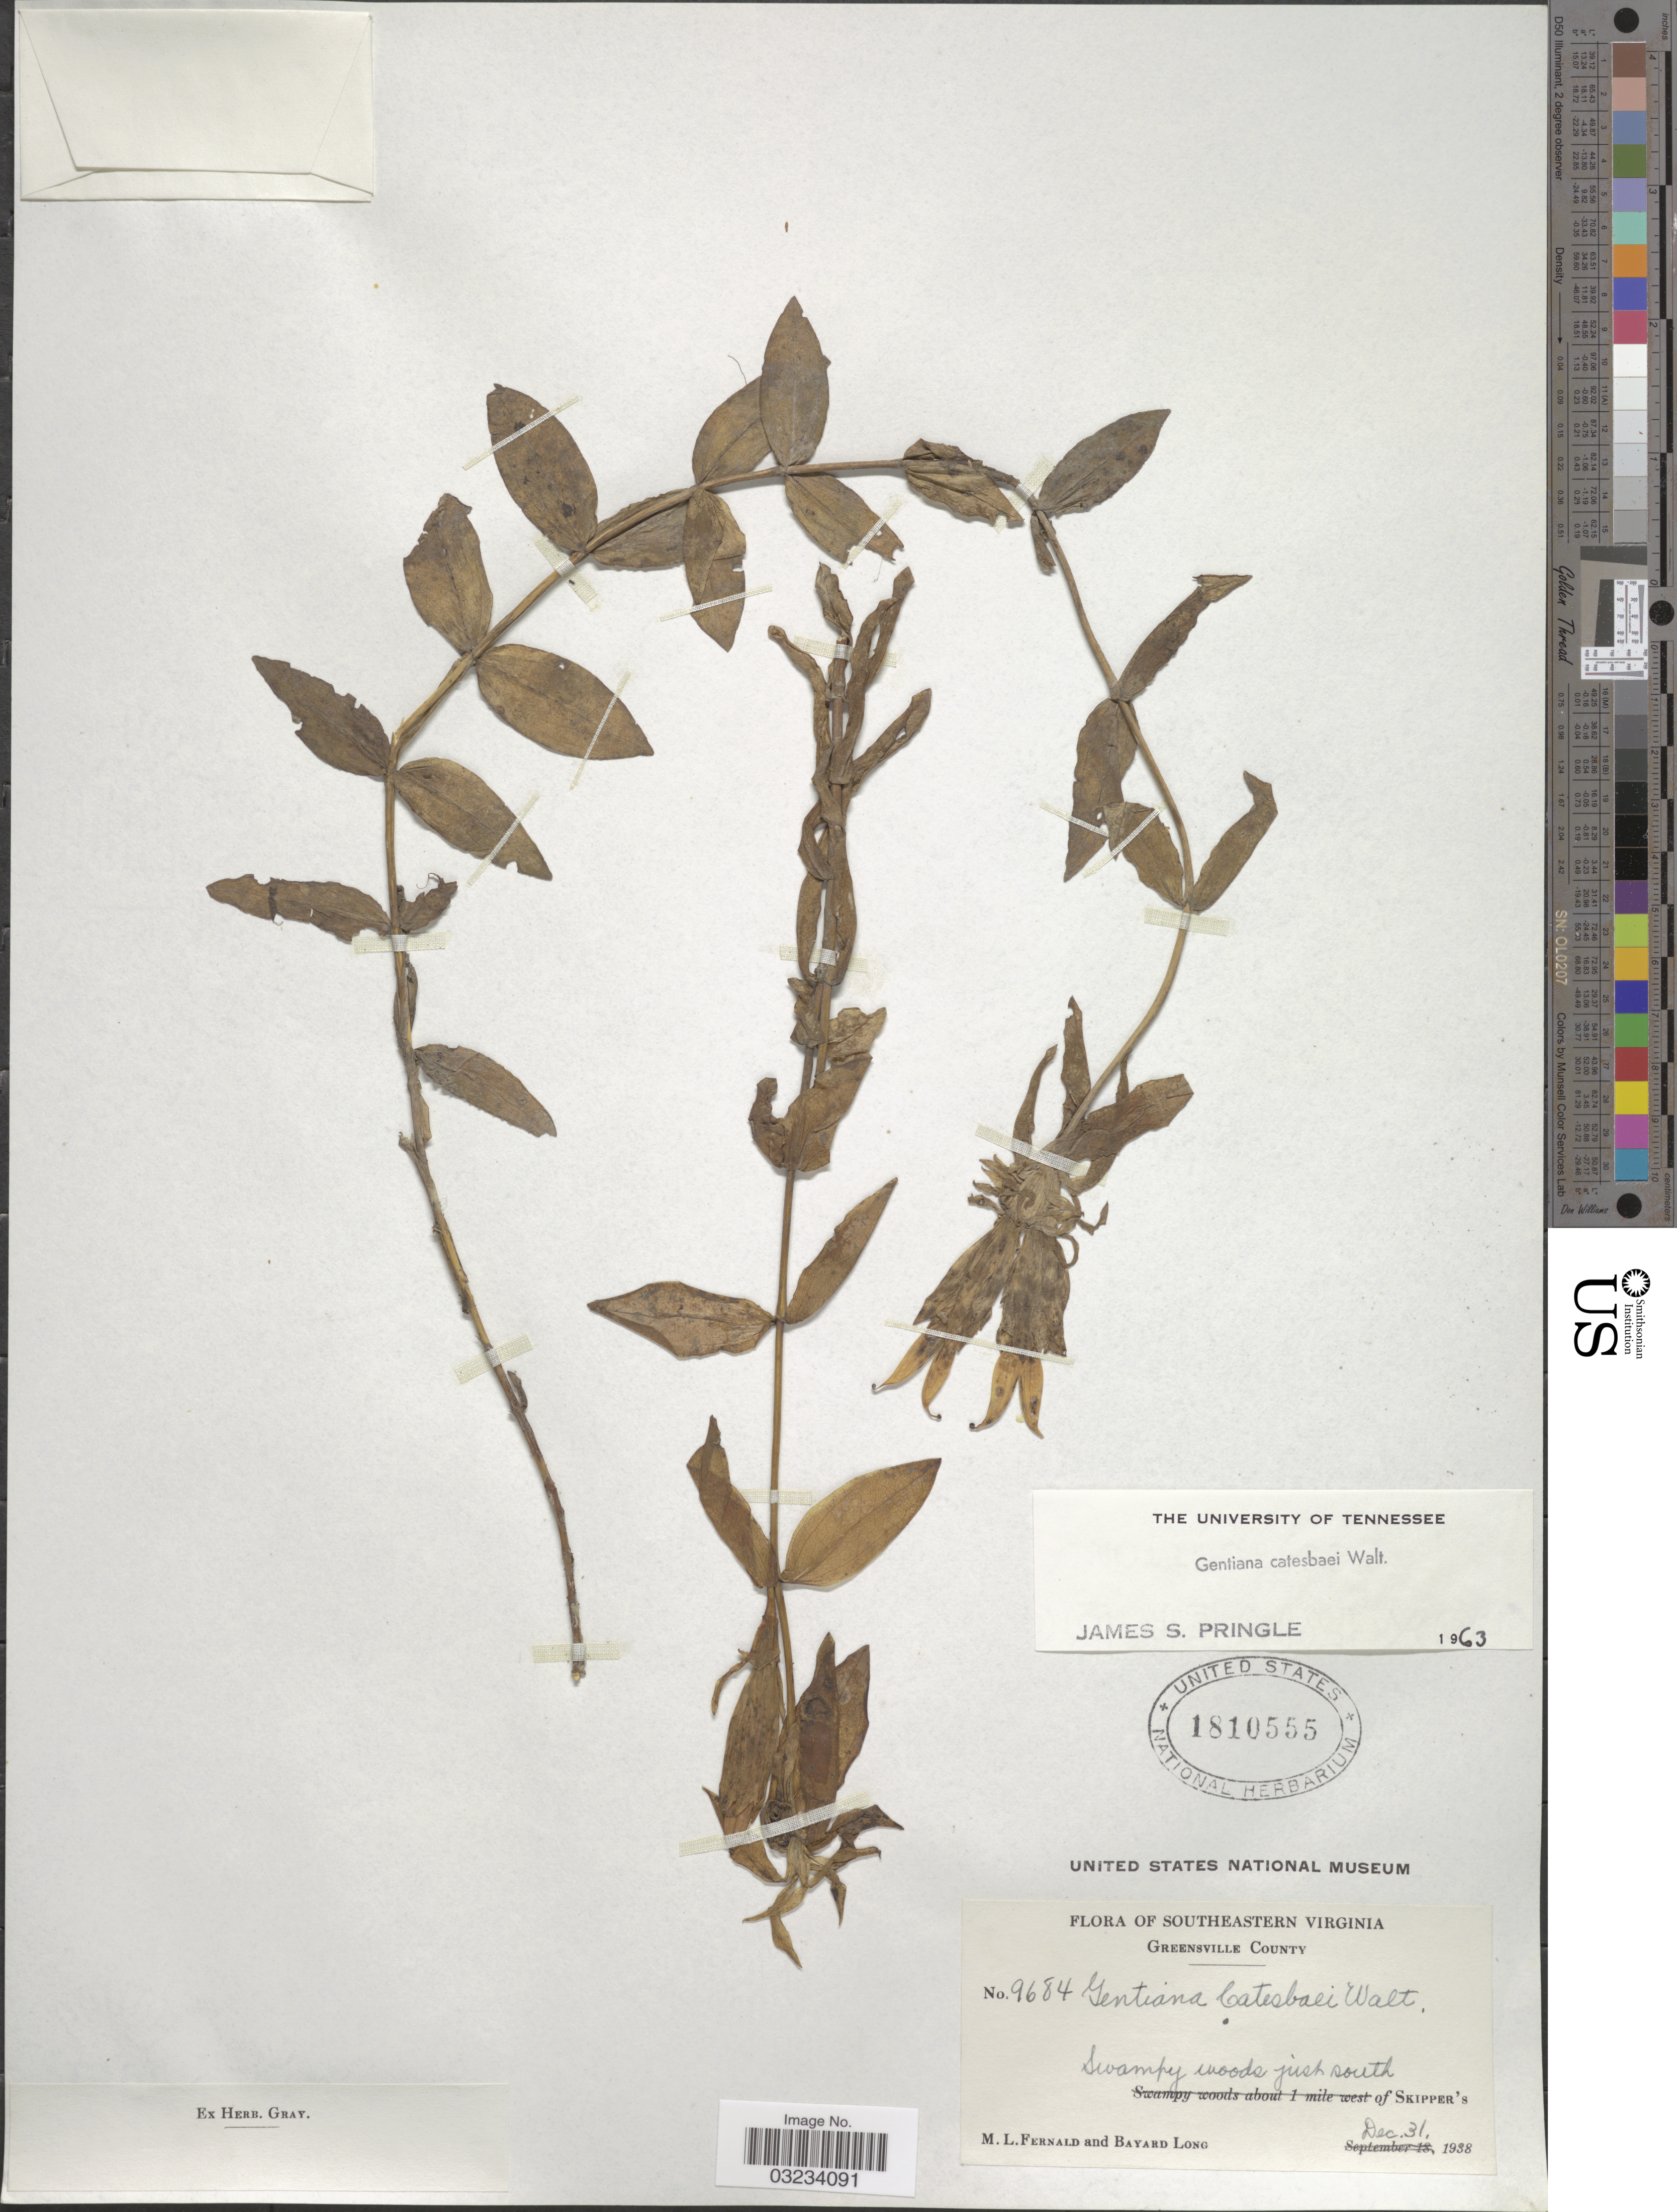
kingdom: Plantae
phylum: Tracheophyta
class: Magnoliopsida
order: Gentianales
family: Gentianaceae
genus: Gentiana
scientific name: Gentiana catesbaei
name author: Walter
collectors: M. L. Fernald & B. Long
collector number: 9684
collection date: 1938-12-31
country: United States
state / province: Virginia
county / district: Greensville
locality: Southeastern Virginia, Greensville County, Swampy woods just south of Skipper's.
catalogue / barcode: US 1810555